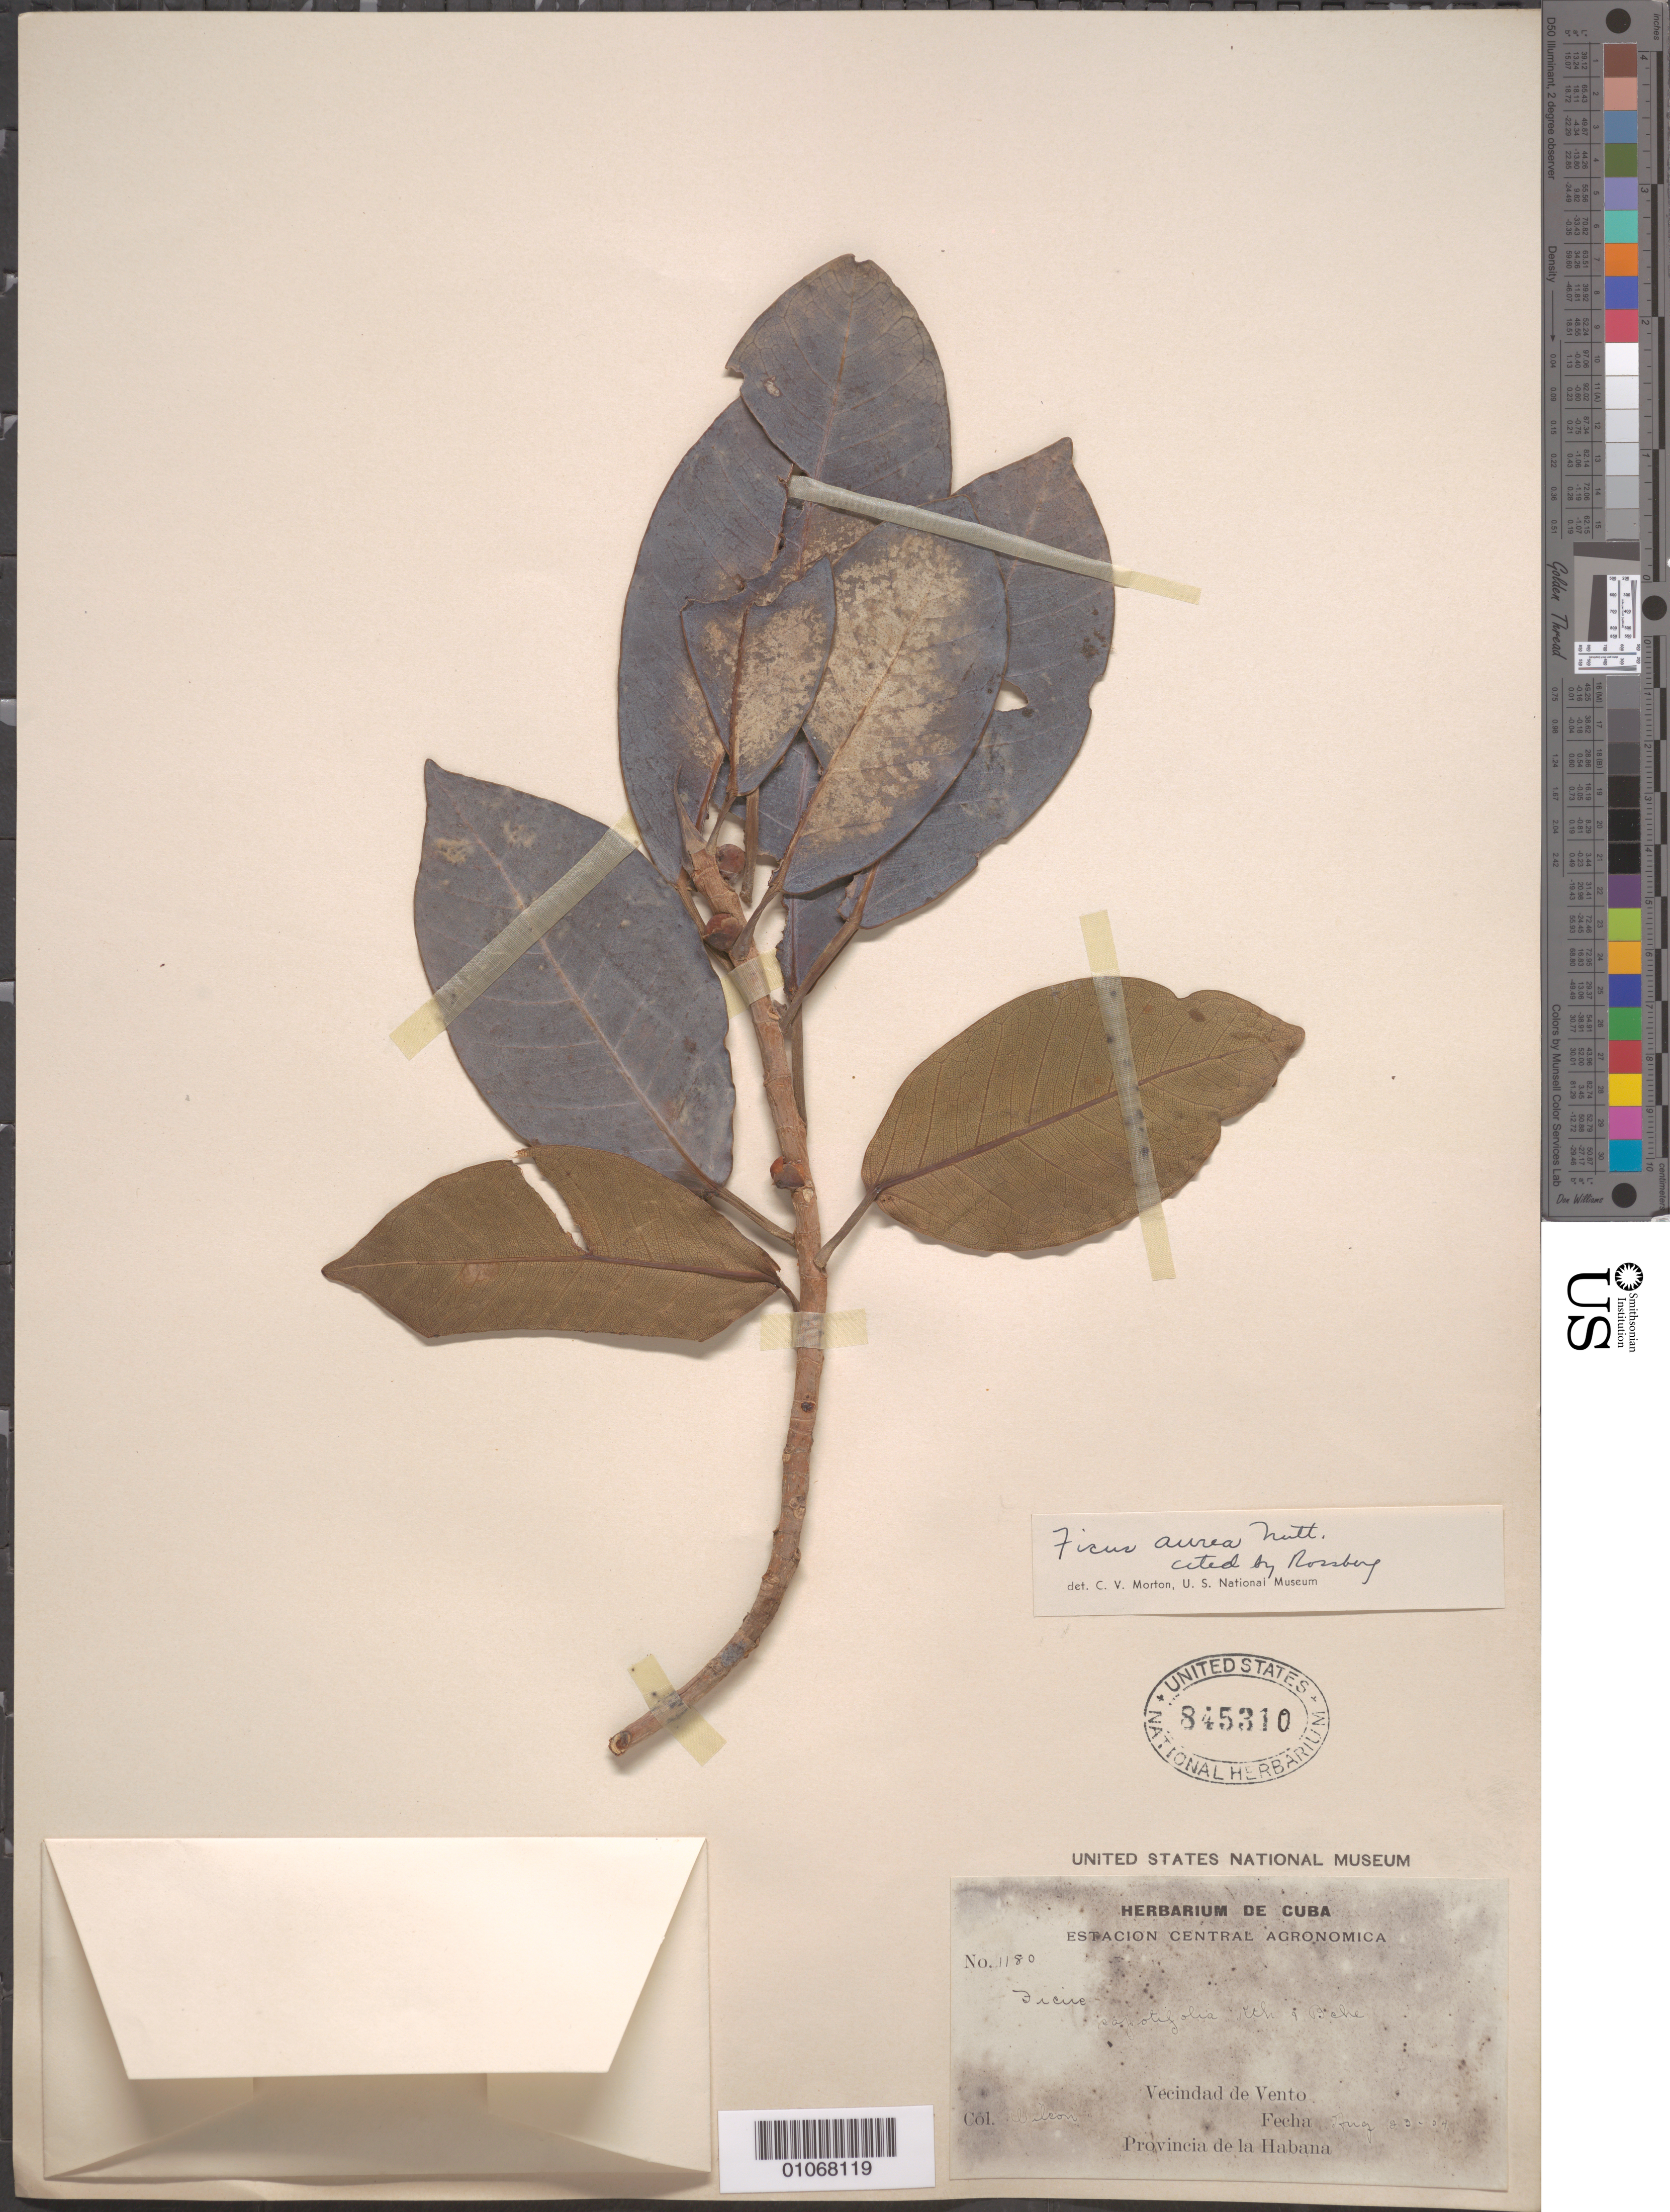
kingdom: Plantae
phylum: Tracheophyta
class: Magnoliopsida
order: Rosales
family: Moraceae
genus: Ficus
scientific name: Ficus aurea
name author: Nutt.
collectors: -- Wilson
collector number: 1180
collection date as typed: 23 Aug 1904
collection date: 1904-08-23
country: Cuba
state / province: La Habana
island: Cuba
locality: Vecindad de Vento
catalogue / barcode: US 845310